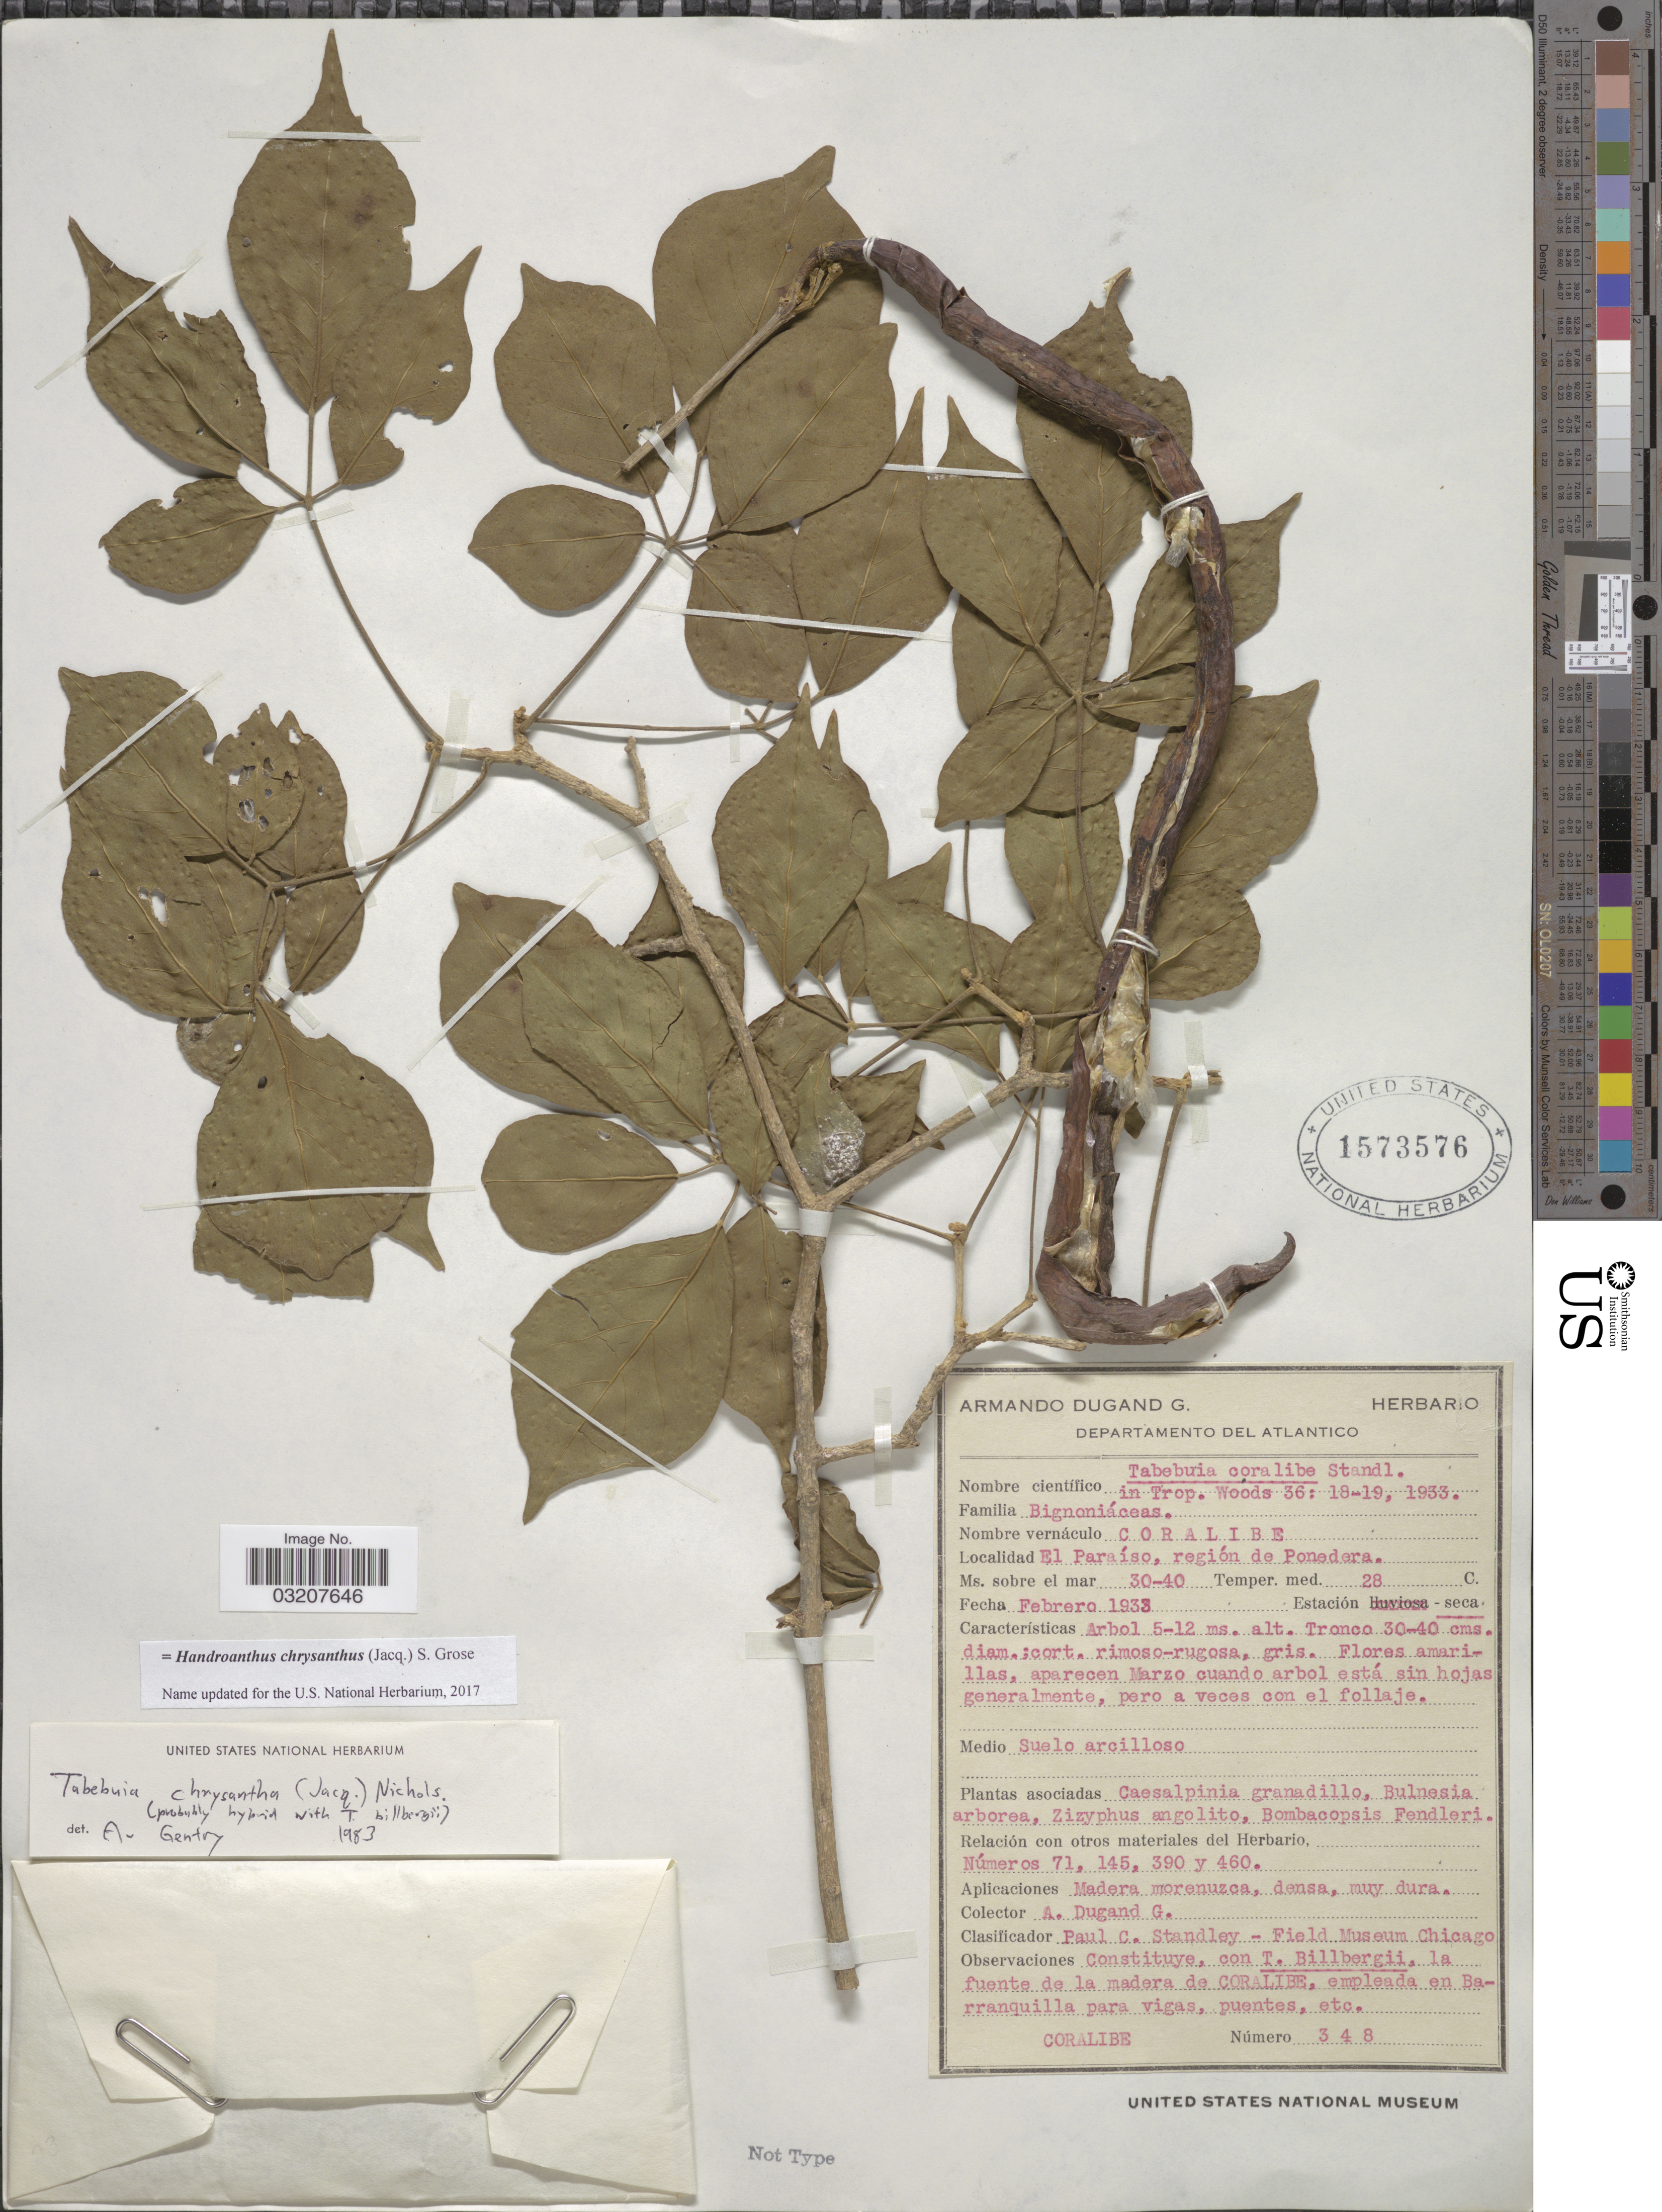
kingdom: Plantae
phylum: Tracheophyta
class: Magnoliopsida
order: Lamiales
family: Bignoniaceae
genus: Handroanthus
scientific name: Handroanthus chrysanthus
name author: (Jacq.) S.O. Grose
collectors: A. Dugand G.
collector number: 348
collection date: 1933-02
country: Colombia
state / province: Atlántico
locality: Departamento del Atlantico, El Paraíso, región de Ponedera.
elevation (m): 30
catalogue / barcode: US 1573576